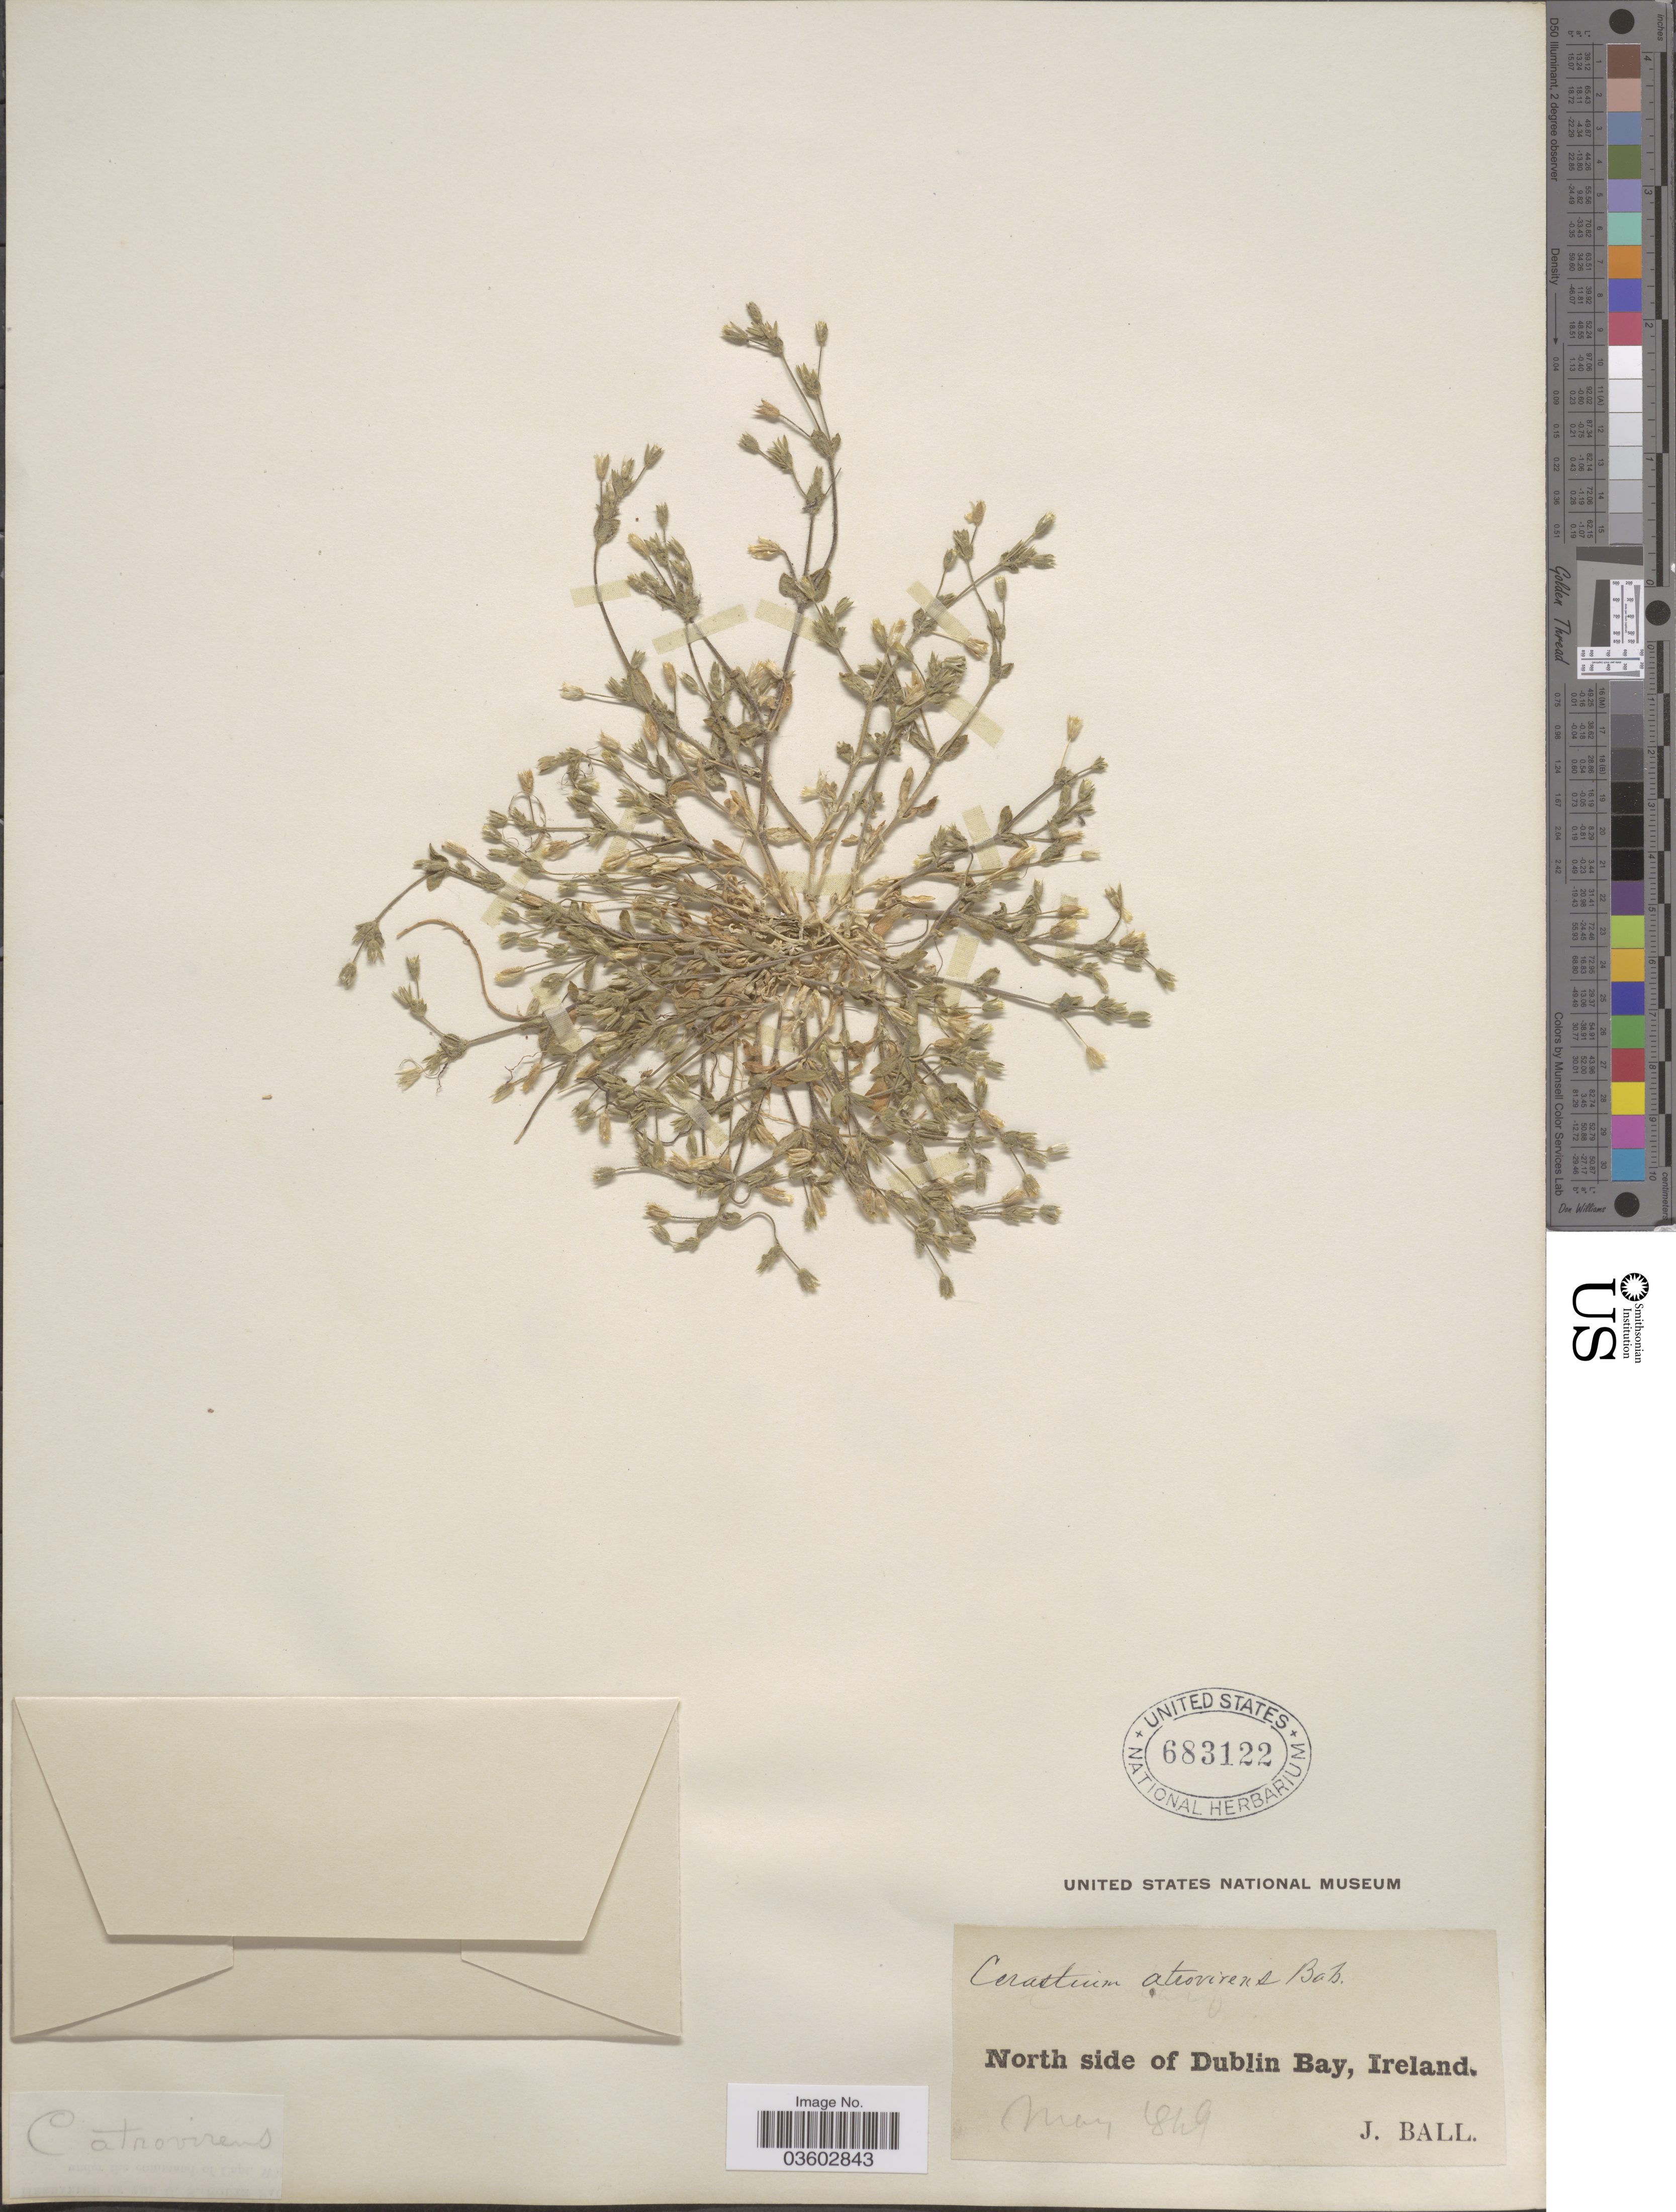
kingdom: Plantae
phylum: Tracheophyta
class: Magnoliopsida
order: Caryophyllales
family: Caryophyllaceae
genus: Cerastium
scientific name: Cerastium atrovirens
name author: Bab.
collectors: J. Ball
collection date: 1849-05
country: Ireland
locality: North side of Dublin Bay.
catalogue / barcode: US 683122